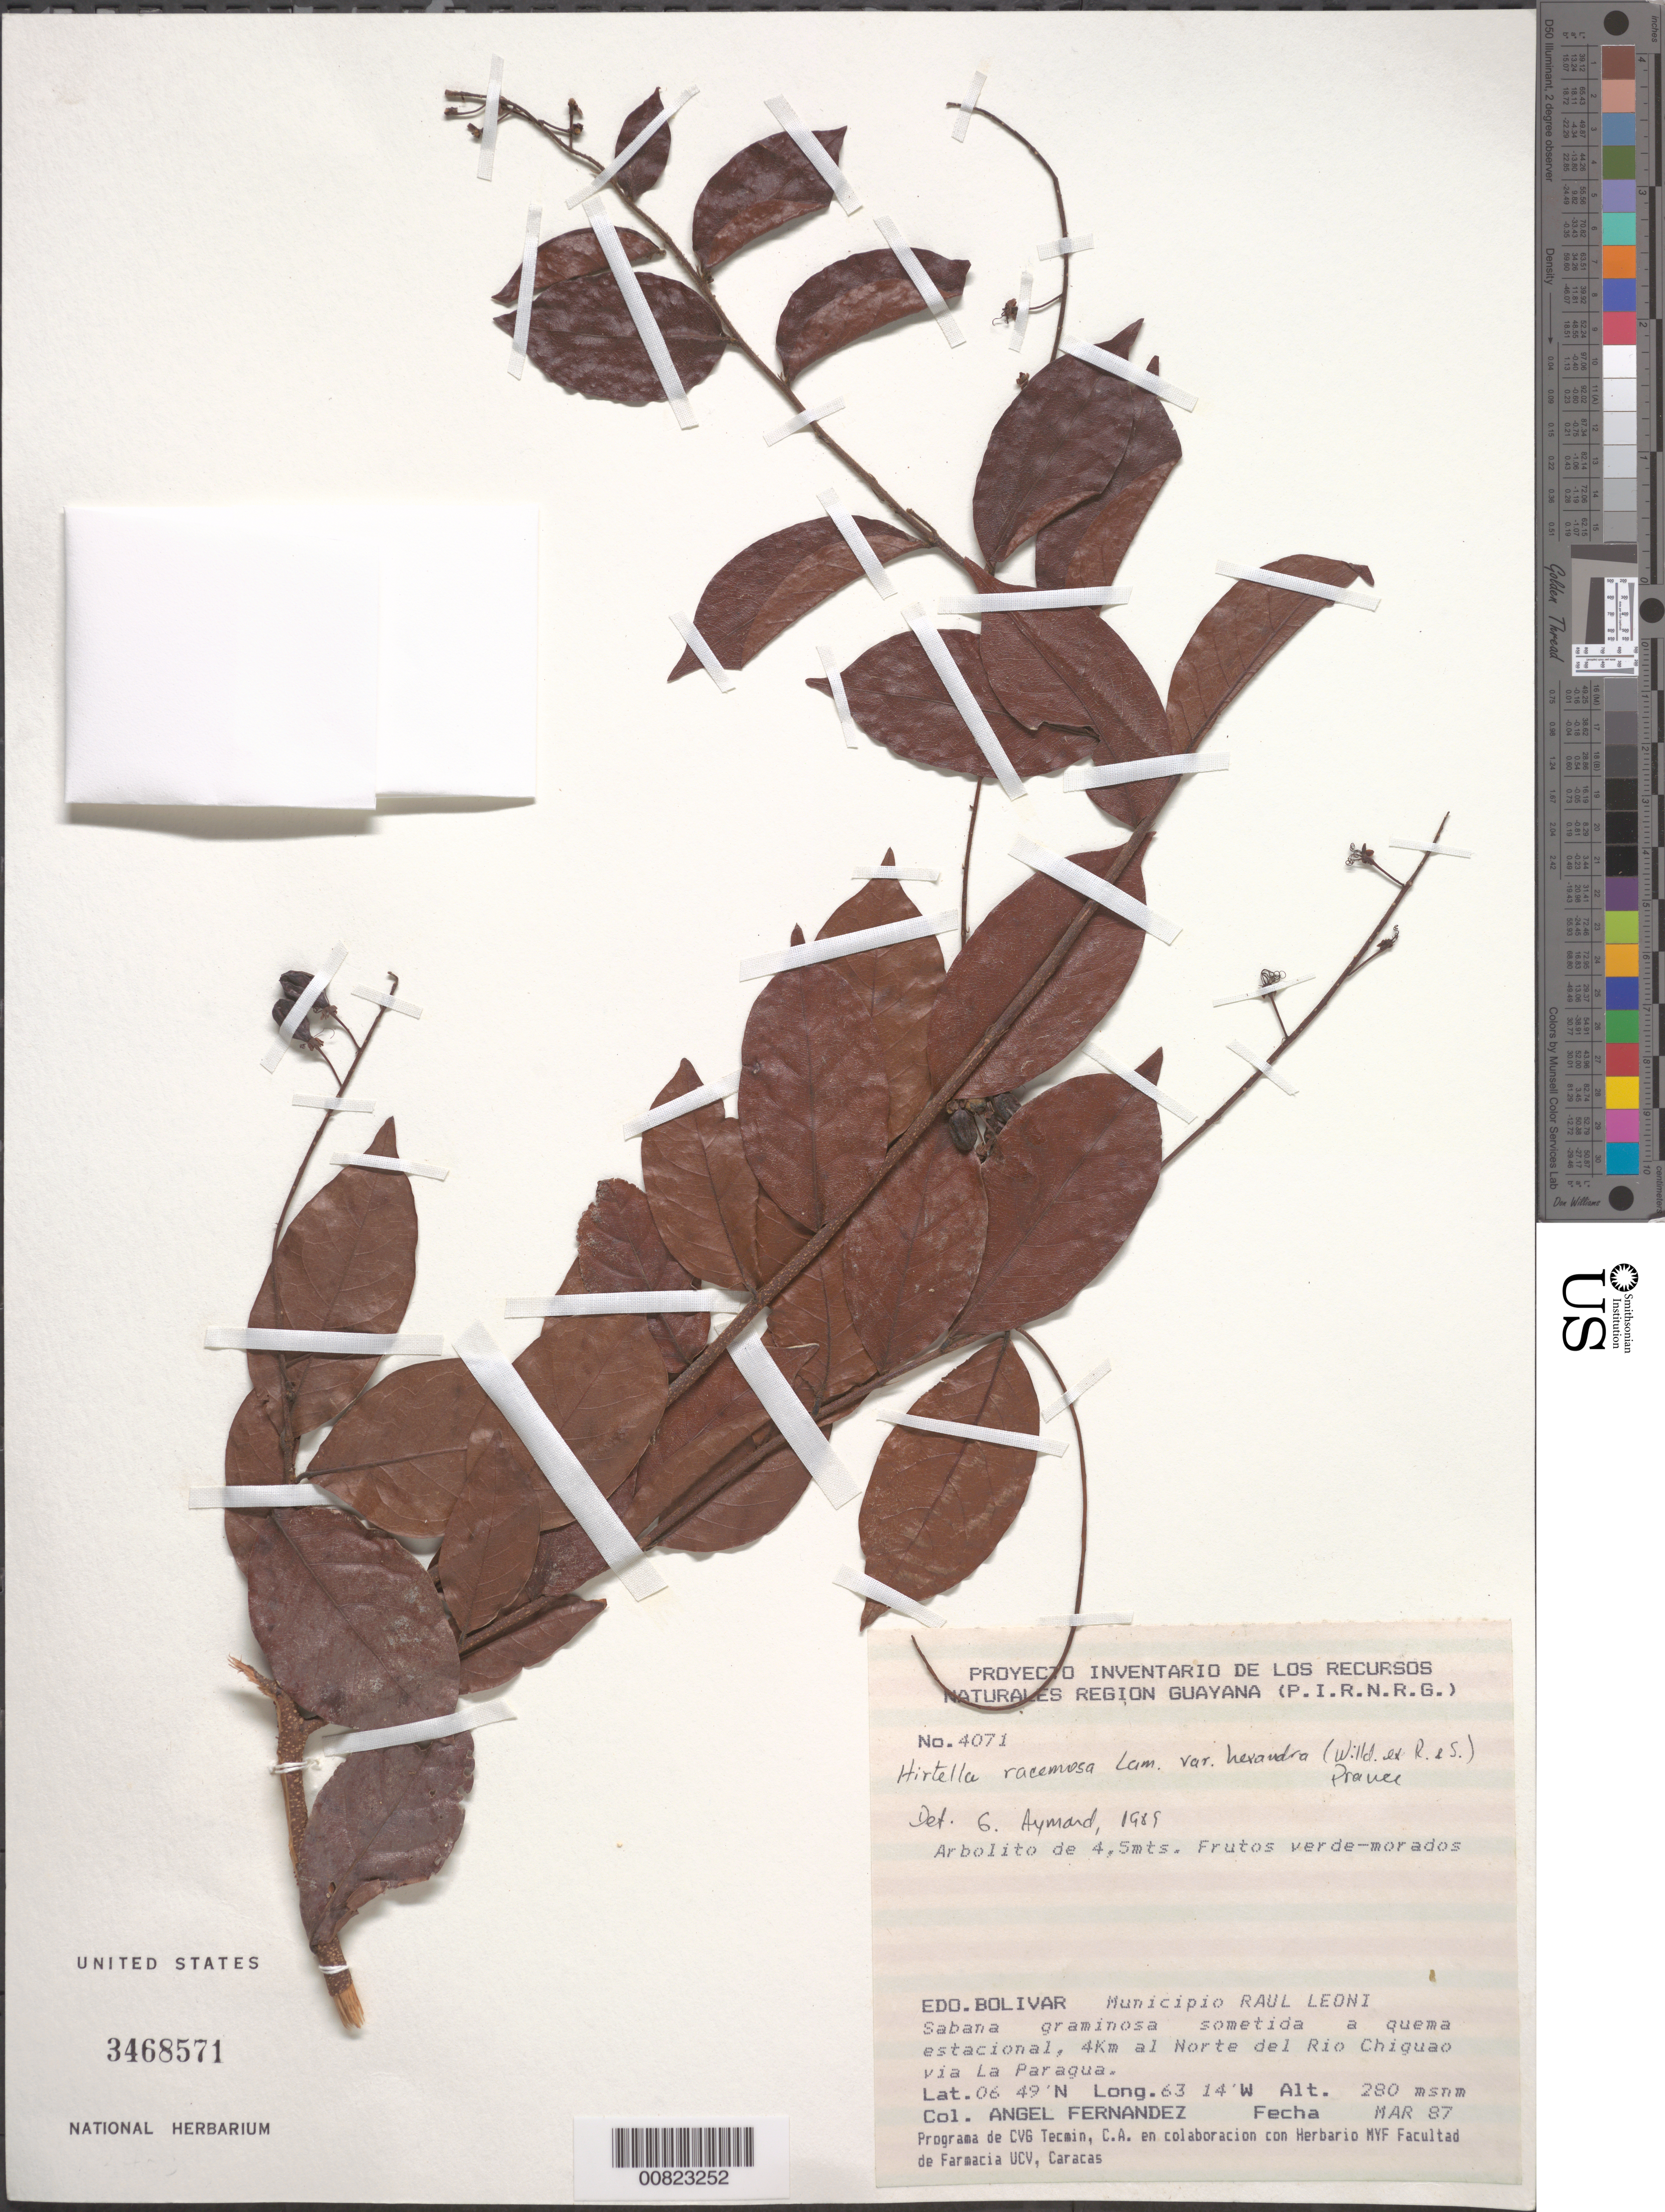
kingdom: Plantae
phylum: Tracheophyta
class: Magnoliopsida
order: Malpighiales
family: Chrysobalanaceae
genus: Hirtella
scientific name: Hirtella racemosa var. hexandra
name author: (Willd. ex Roem. & Schult.) Prance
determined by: Aymard C., G. A., (PORT), Univ. Nac. Exp. de los Llanos Ezequiel Zamora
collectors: A. Fernández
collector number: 4071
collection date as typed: Mar-87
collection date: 1987-03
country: Venezuela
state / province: Bolívar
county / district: Angostura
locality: Mun. Raúl Leoni [=Angostura], 4 km N del Río Chiguao via La Paragua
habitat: Sabana graminosa sometida a quema estacional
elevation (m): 280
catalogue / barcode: US 3468571